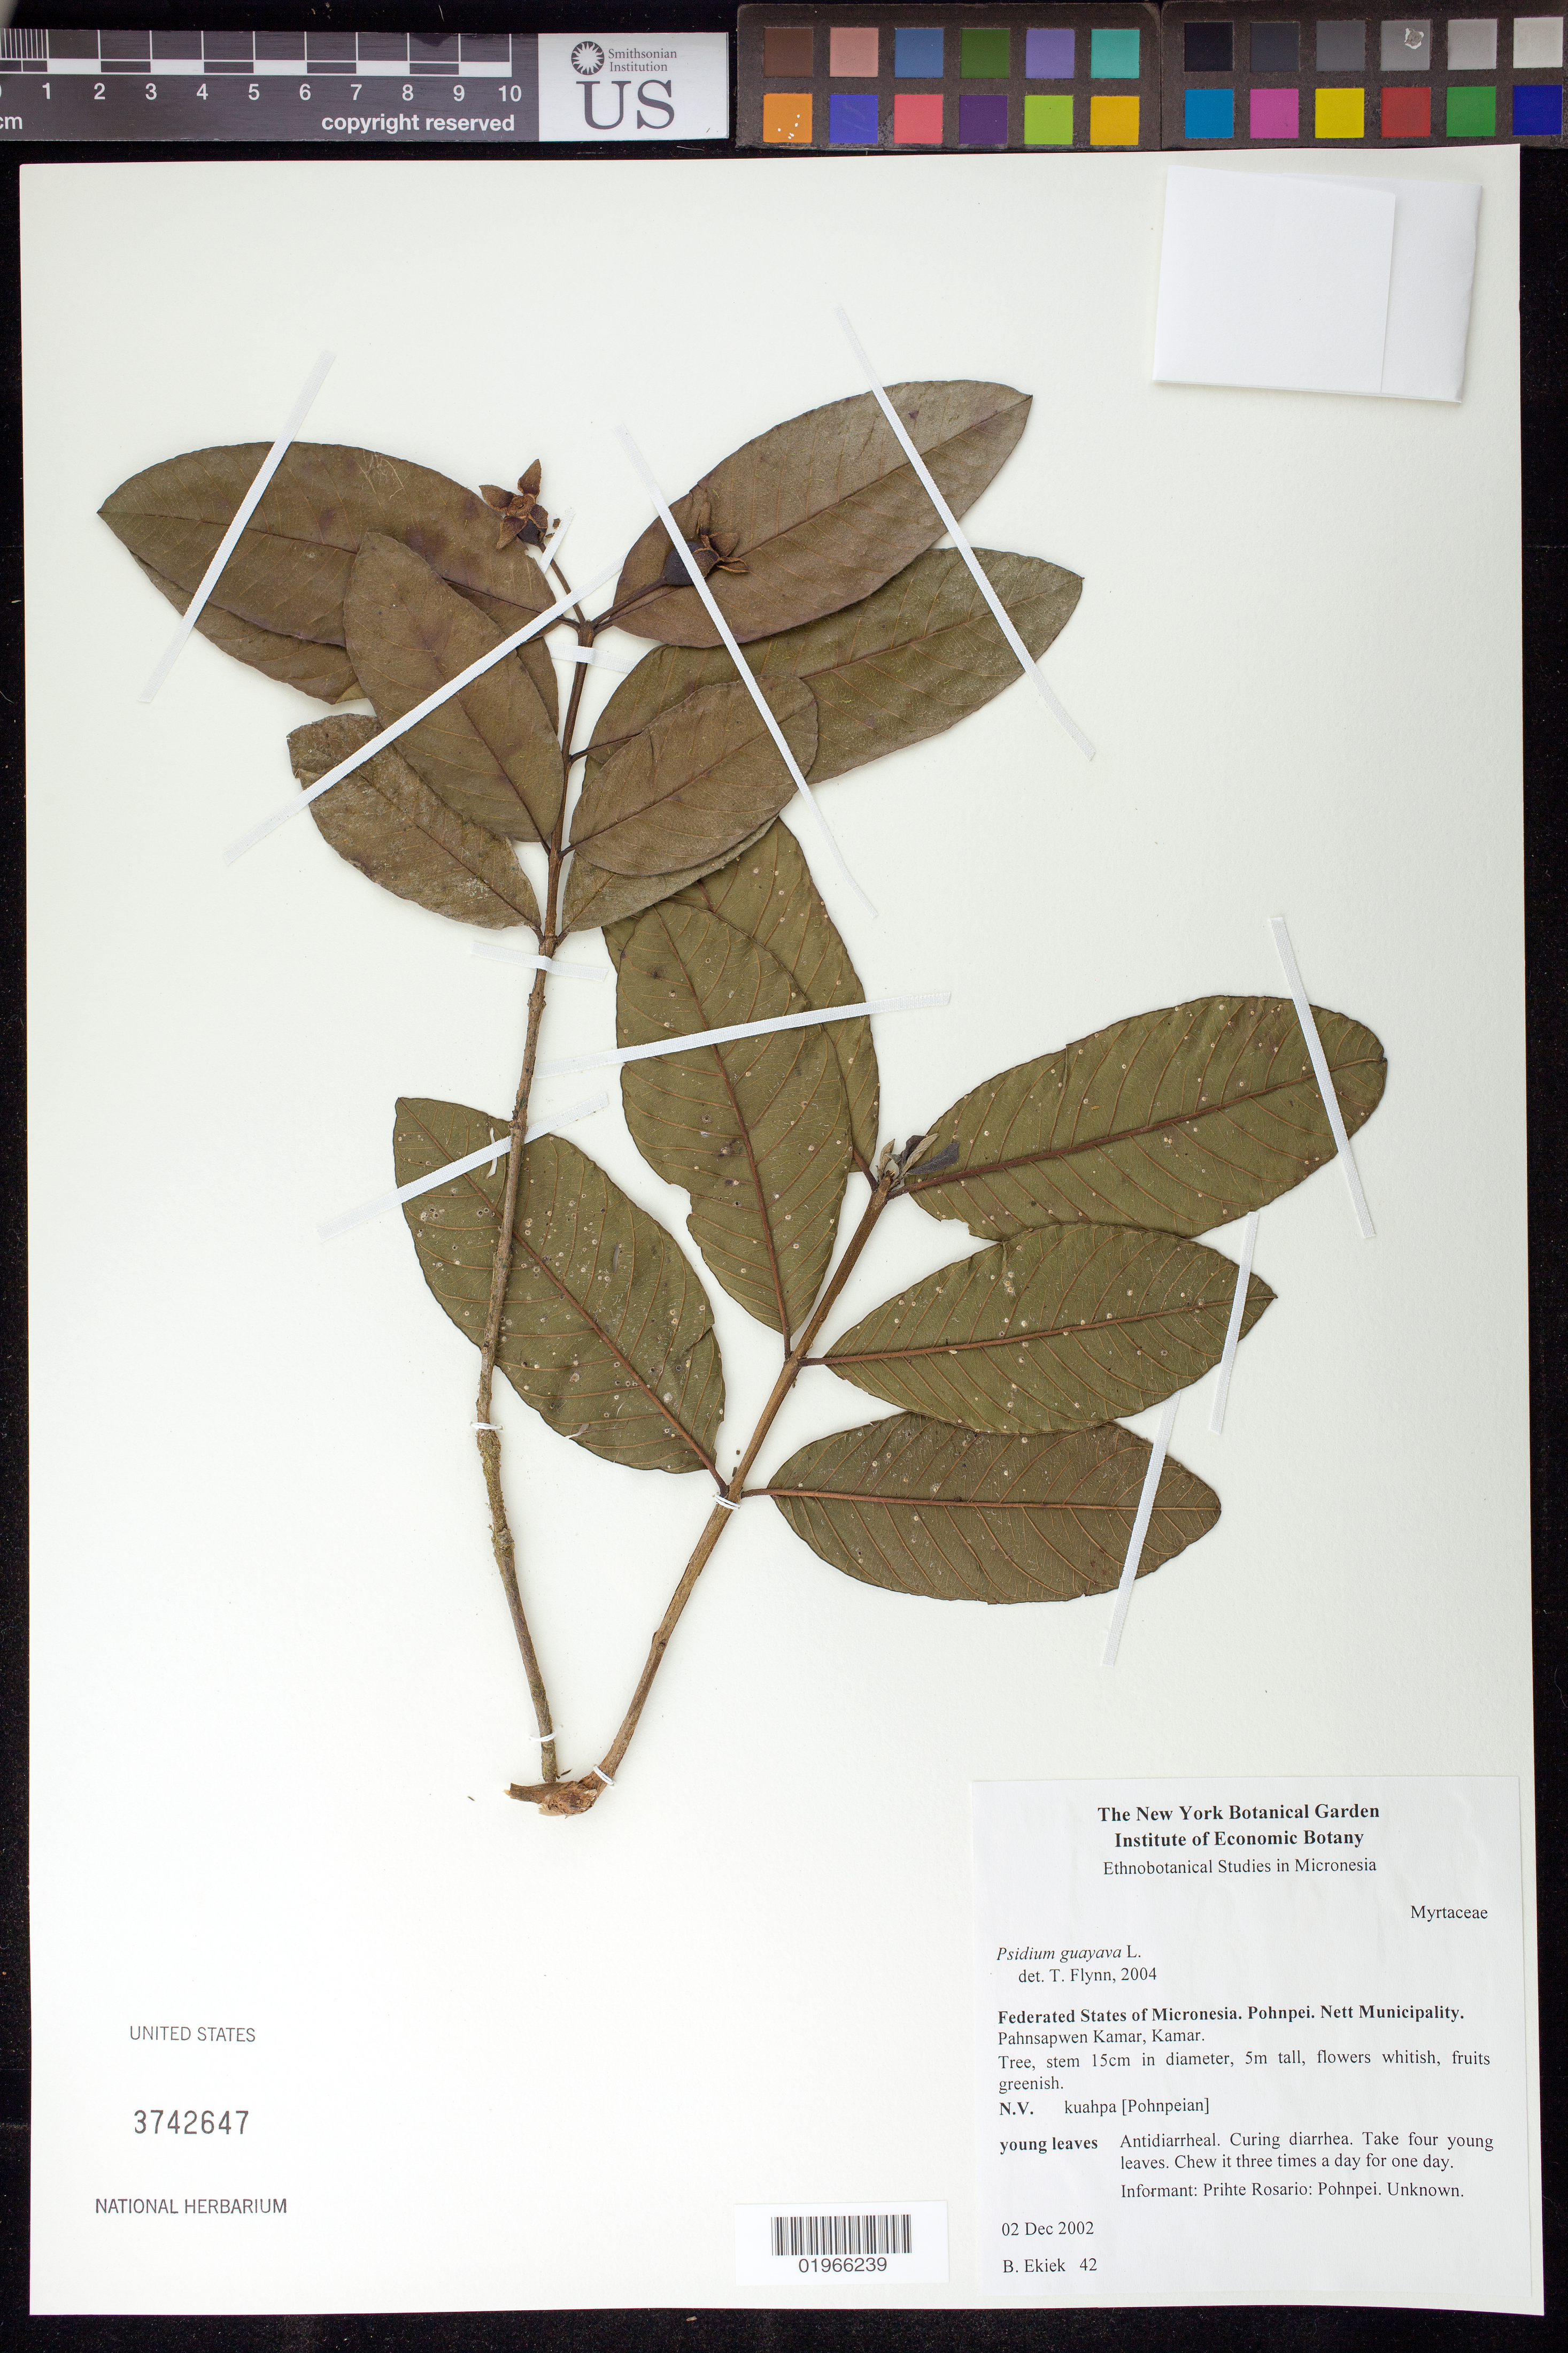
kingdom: Plantae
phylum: Tracheophyta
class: Magnoliopsida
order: Myrtales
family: Myrtaceae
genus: Psidium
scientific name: Psidium guayava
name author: Raddi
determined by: Flynn, T. W.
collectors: B. Ekiek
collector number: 42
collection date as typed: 02 Dec 2002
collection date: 2002-12-02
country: Micronesia, Federated States of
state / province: Pohnpei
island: Pohnpei [Ponape]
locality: Nett Municipality. Pahnsapwen Kamar, Kamar.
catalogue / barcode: US 3742647